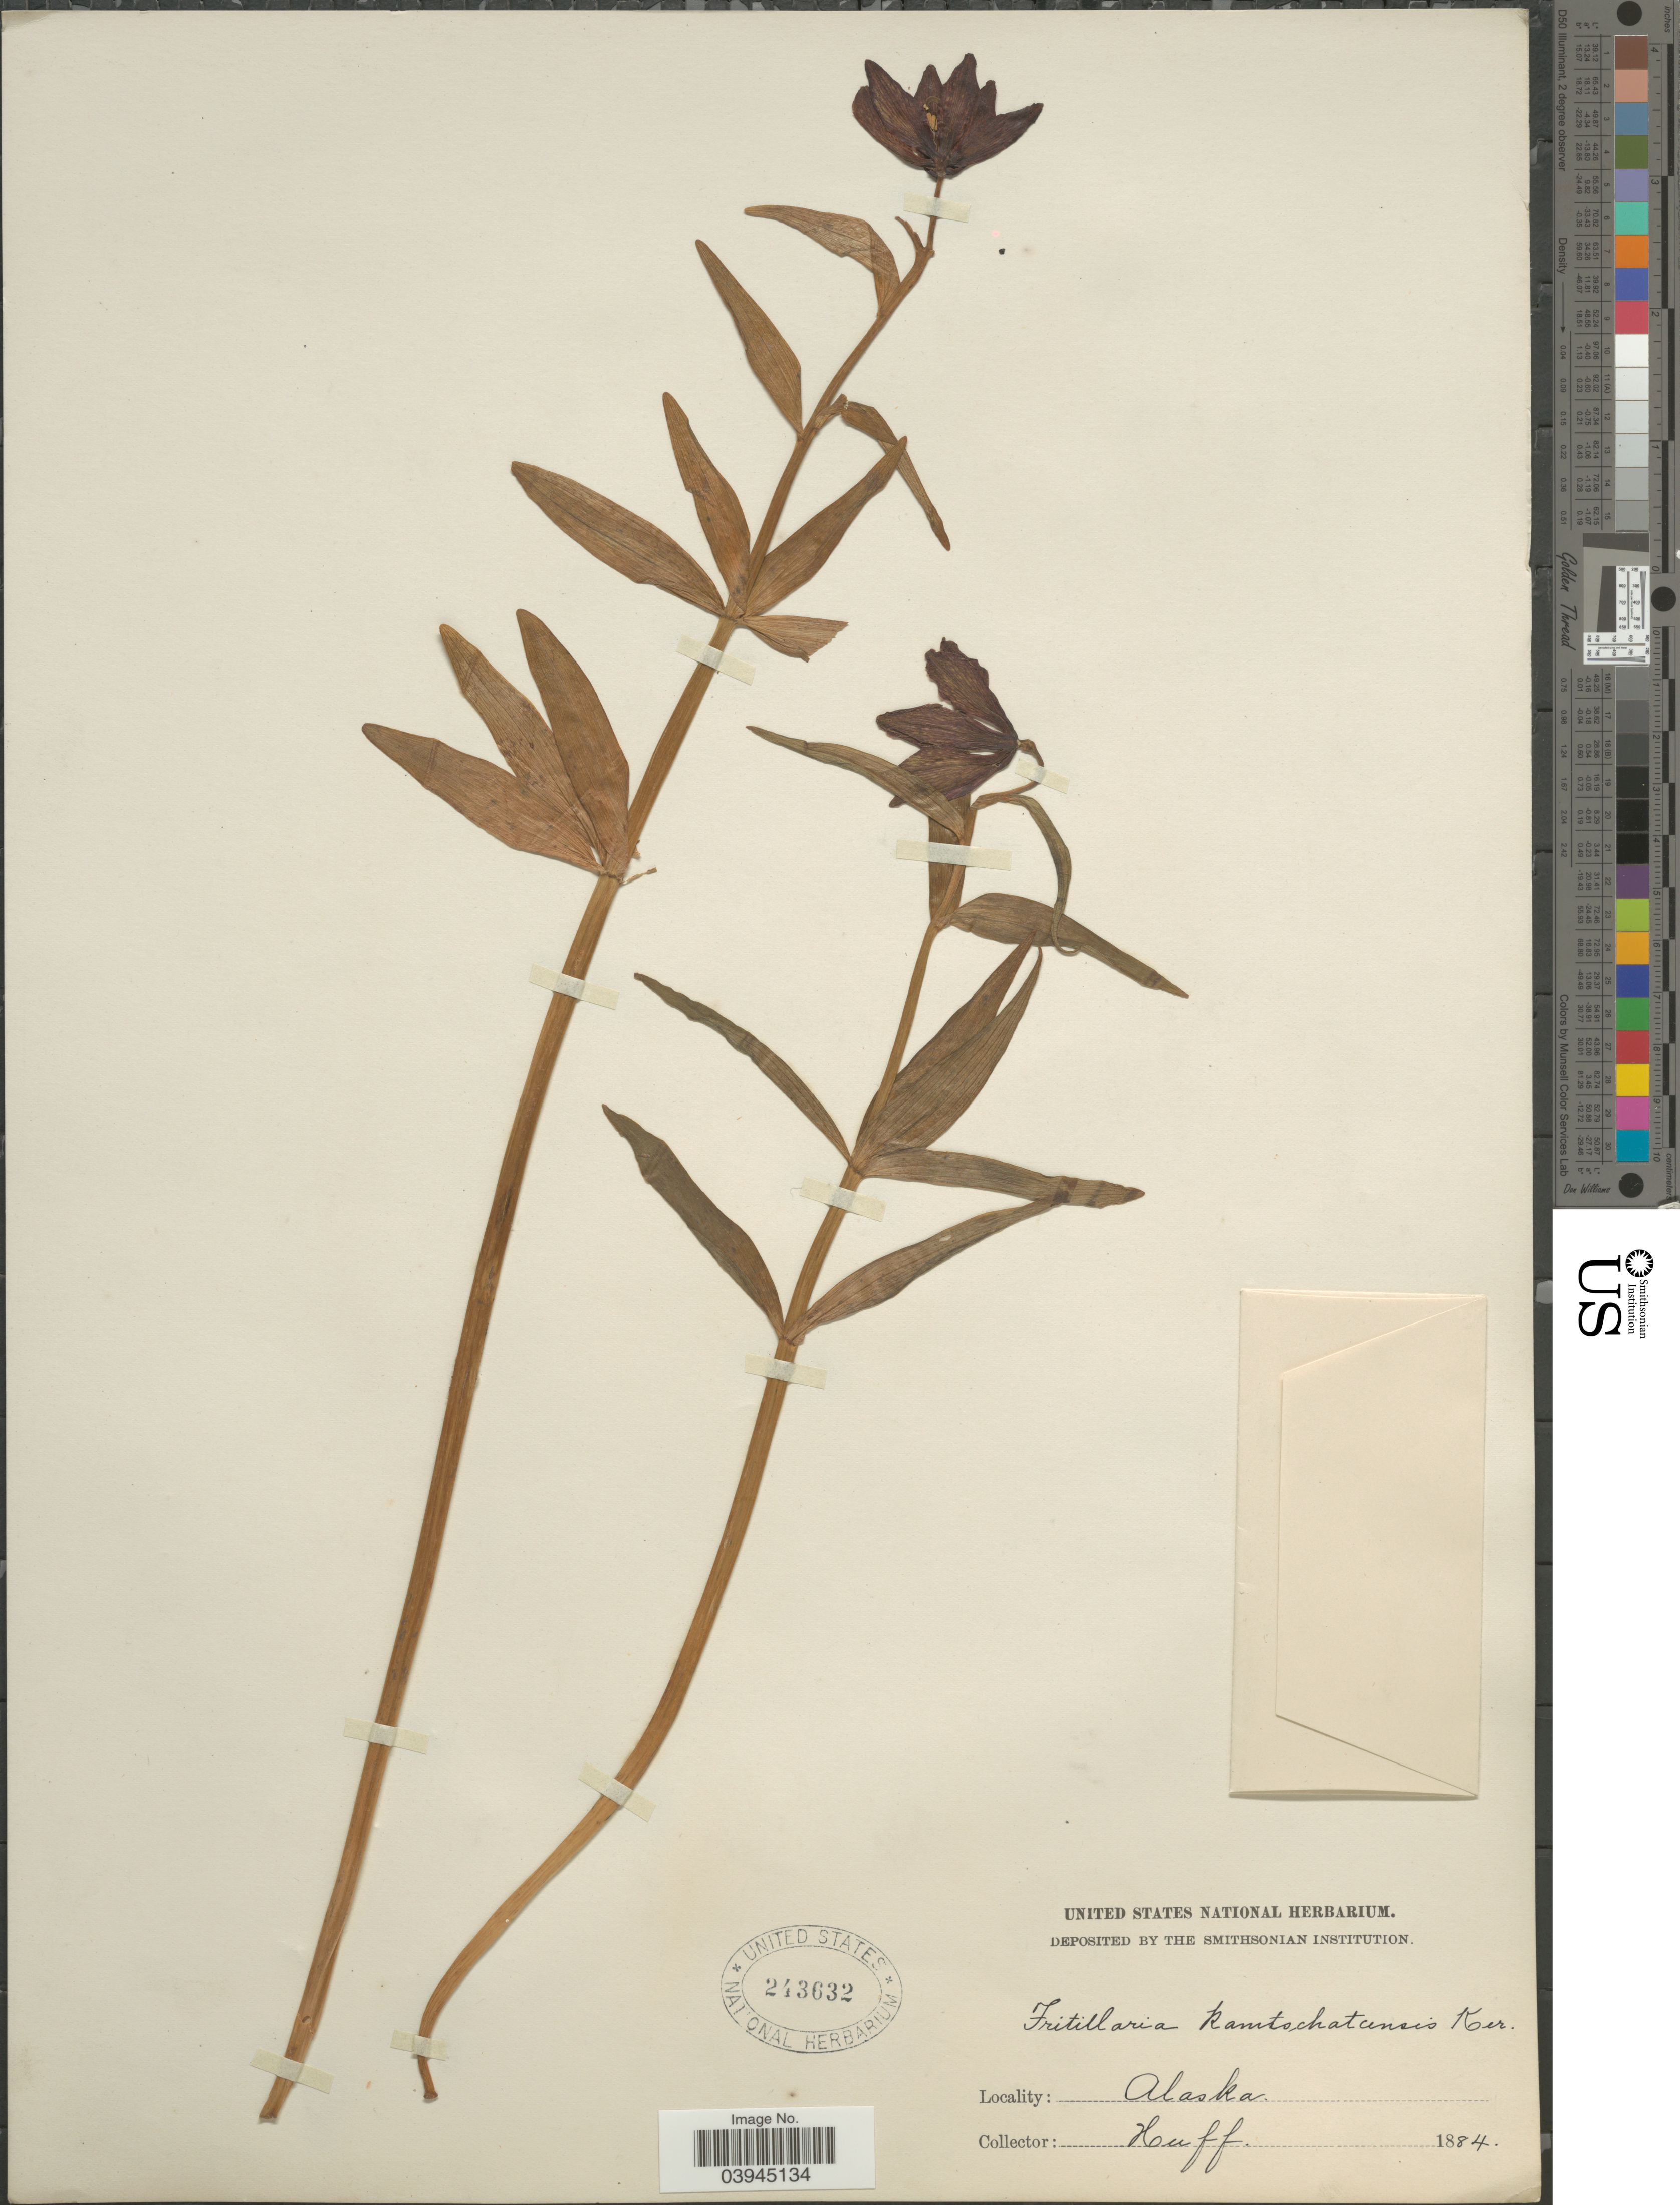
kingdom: Plantae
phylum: Tracheophyta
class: Liliopsida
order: Liliales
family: Liliaceae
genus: Fritillaria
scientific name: Fritillaria camschatcensis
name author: (L.) Ker Gawl.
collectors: -. Huff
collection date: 1884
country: United States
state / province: Alaska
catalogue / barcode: US 243632